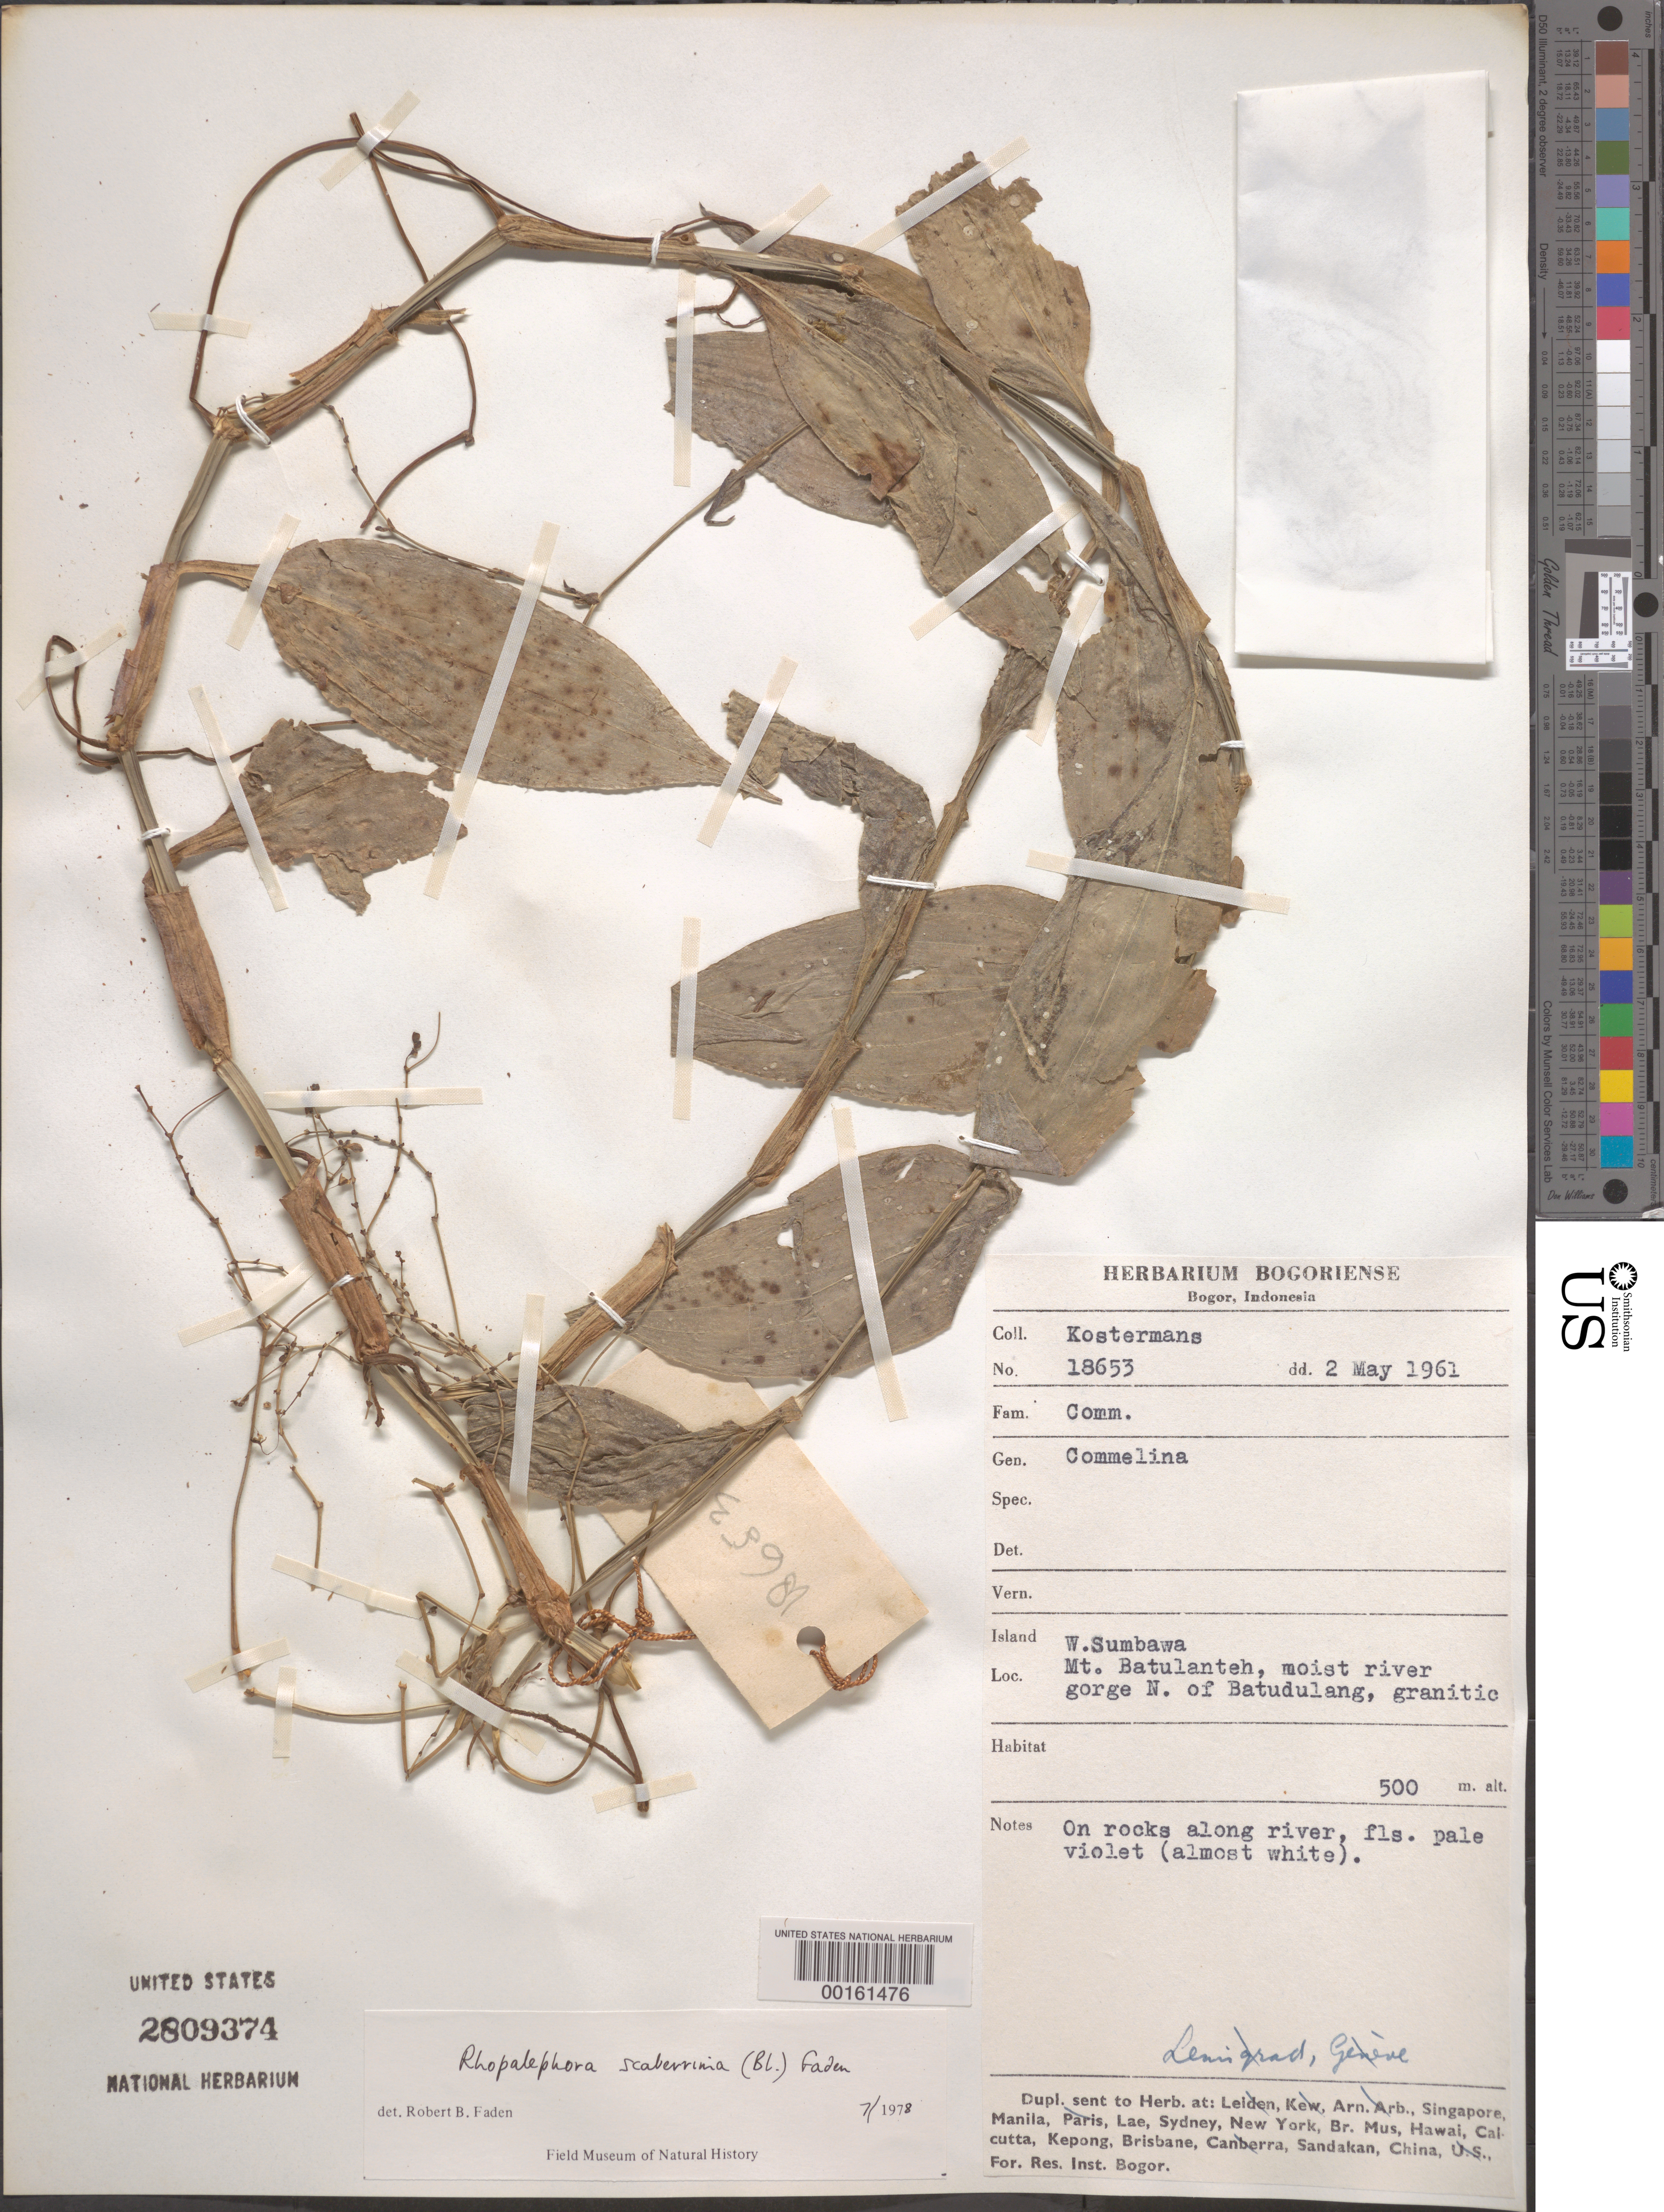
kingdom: Plantae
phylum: Tracheophyta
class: Liliopsida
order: Commelinales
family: Commelinaceae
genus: Rhopalephora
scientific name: Rhopalephora scaberrima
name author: (Blume) Faden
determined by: Faden, Robert B., (US), Smithsonian Institution - National Museum of Natural History (UNITED STATES)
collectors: A. J. G. Kostermans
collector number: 18653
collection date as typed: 02 May 1961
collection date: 1961-05-02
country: Indonesia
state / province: Nusa Tenggara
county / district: Nusa Tenggara Barat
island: Sumbawa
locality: W. Sumbawa; Mt. Batulanten. [= Mount Batulanteh?]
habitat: Moist river gorge; on rocks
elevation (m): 500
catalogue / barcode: US 2809374